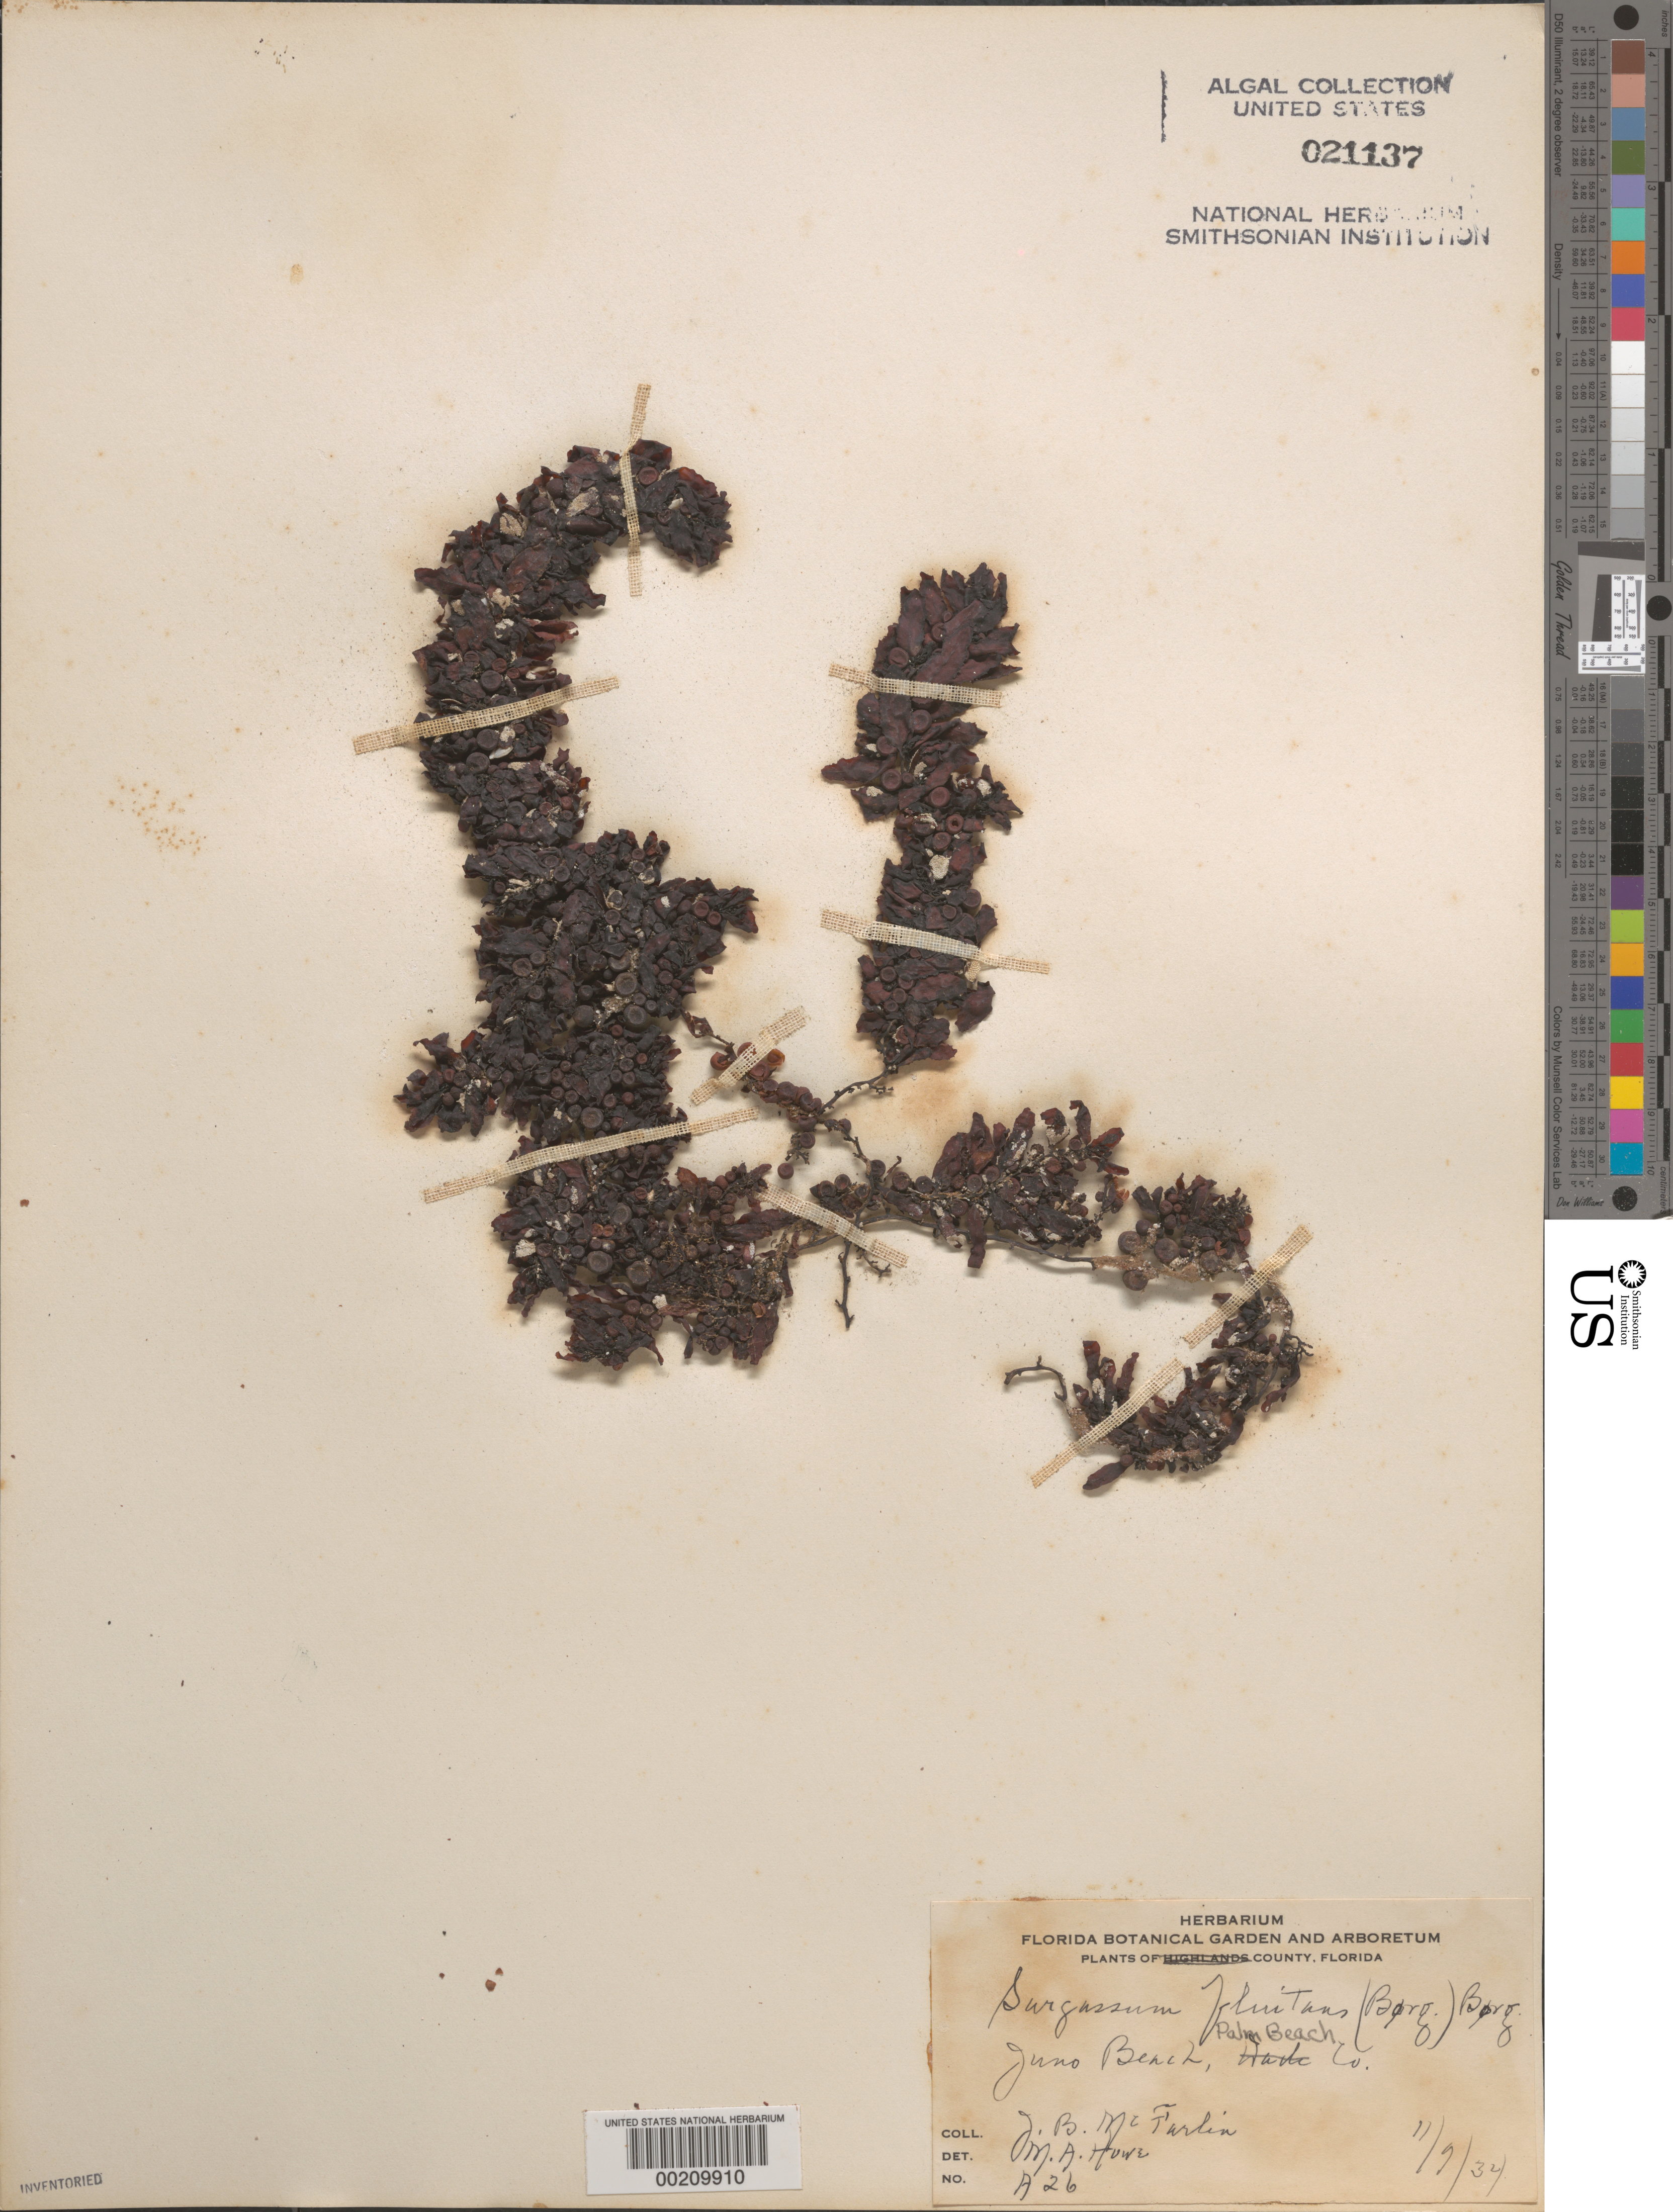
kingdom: Chromista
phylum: Ochrophyta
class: Phaeophyceae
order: Fucales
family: Sargassaceae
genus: Sargassum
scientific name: Sargassum fluitans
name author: (Børgesen) Børgesen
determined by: Howe, M. A.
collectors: J. McFarlin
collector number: A26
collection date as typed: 09 Jan 1934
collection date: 1934-01-09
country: United States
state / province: Florida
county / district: Palm Beach County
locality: Juno Beach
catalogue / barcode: US 21137